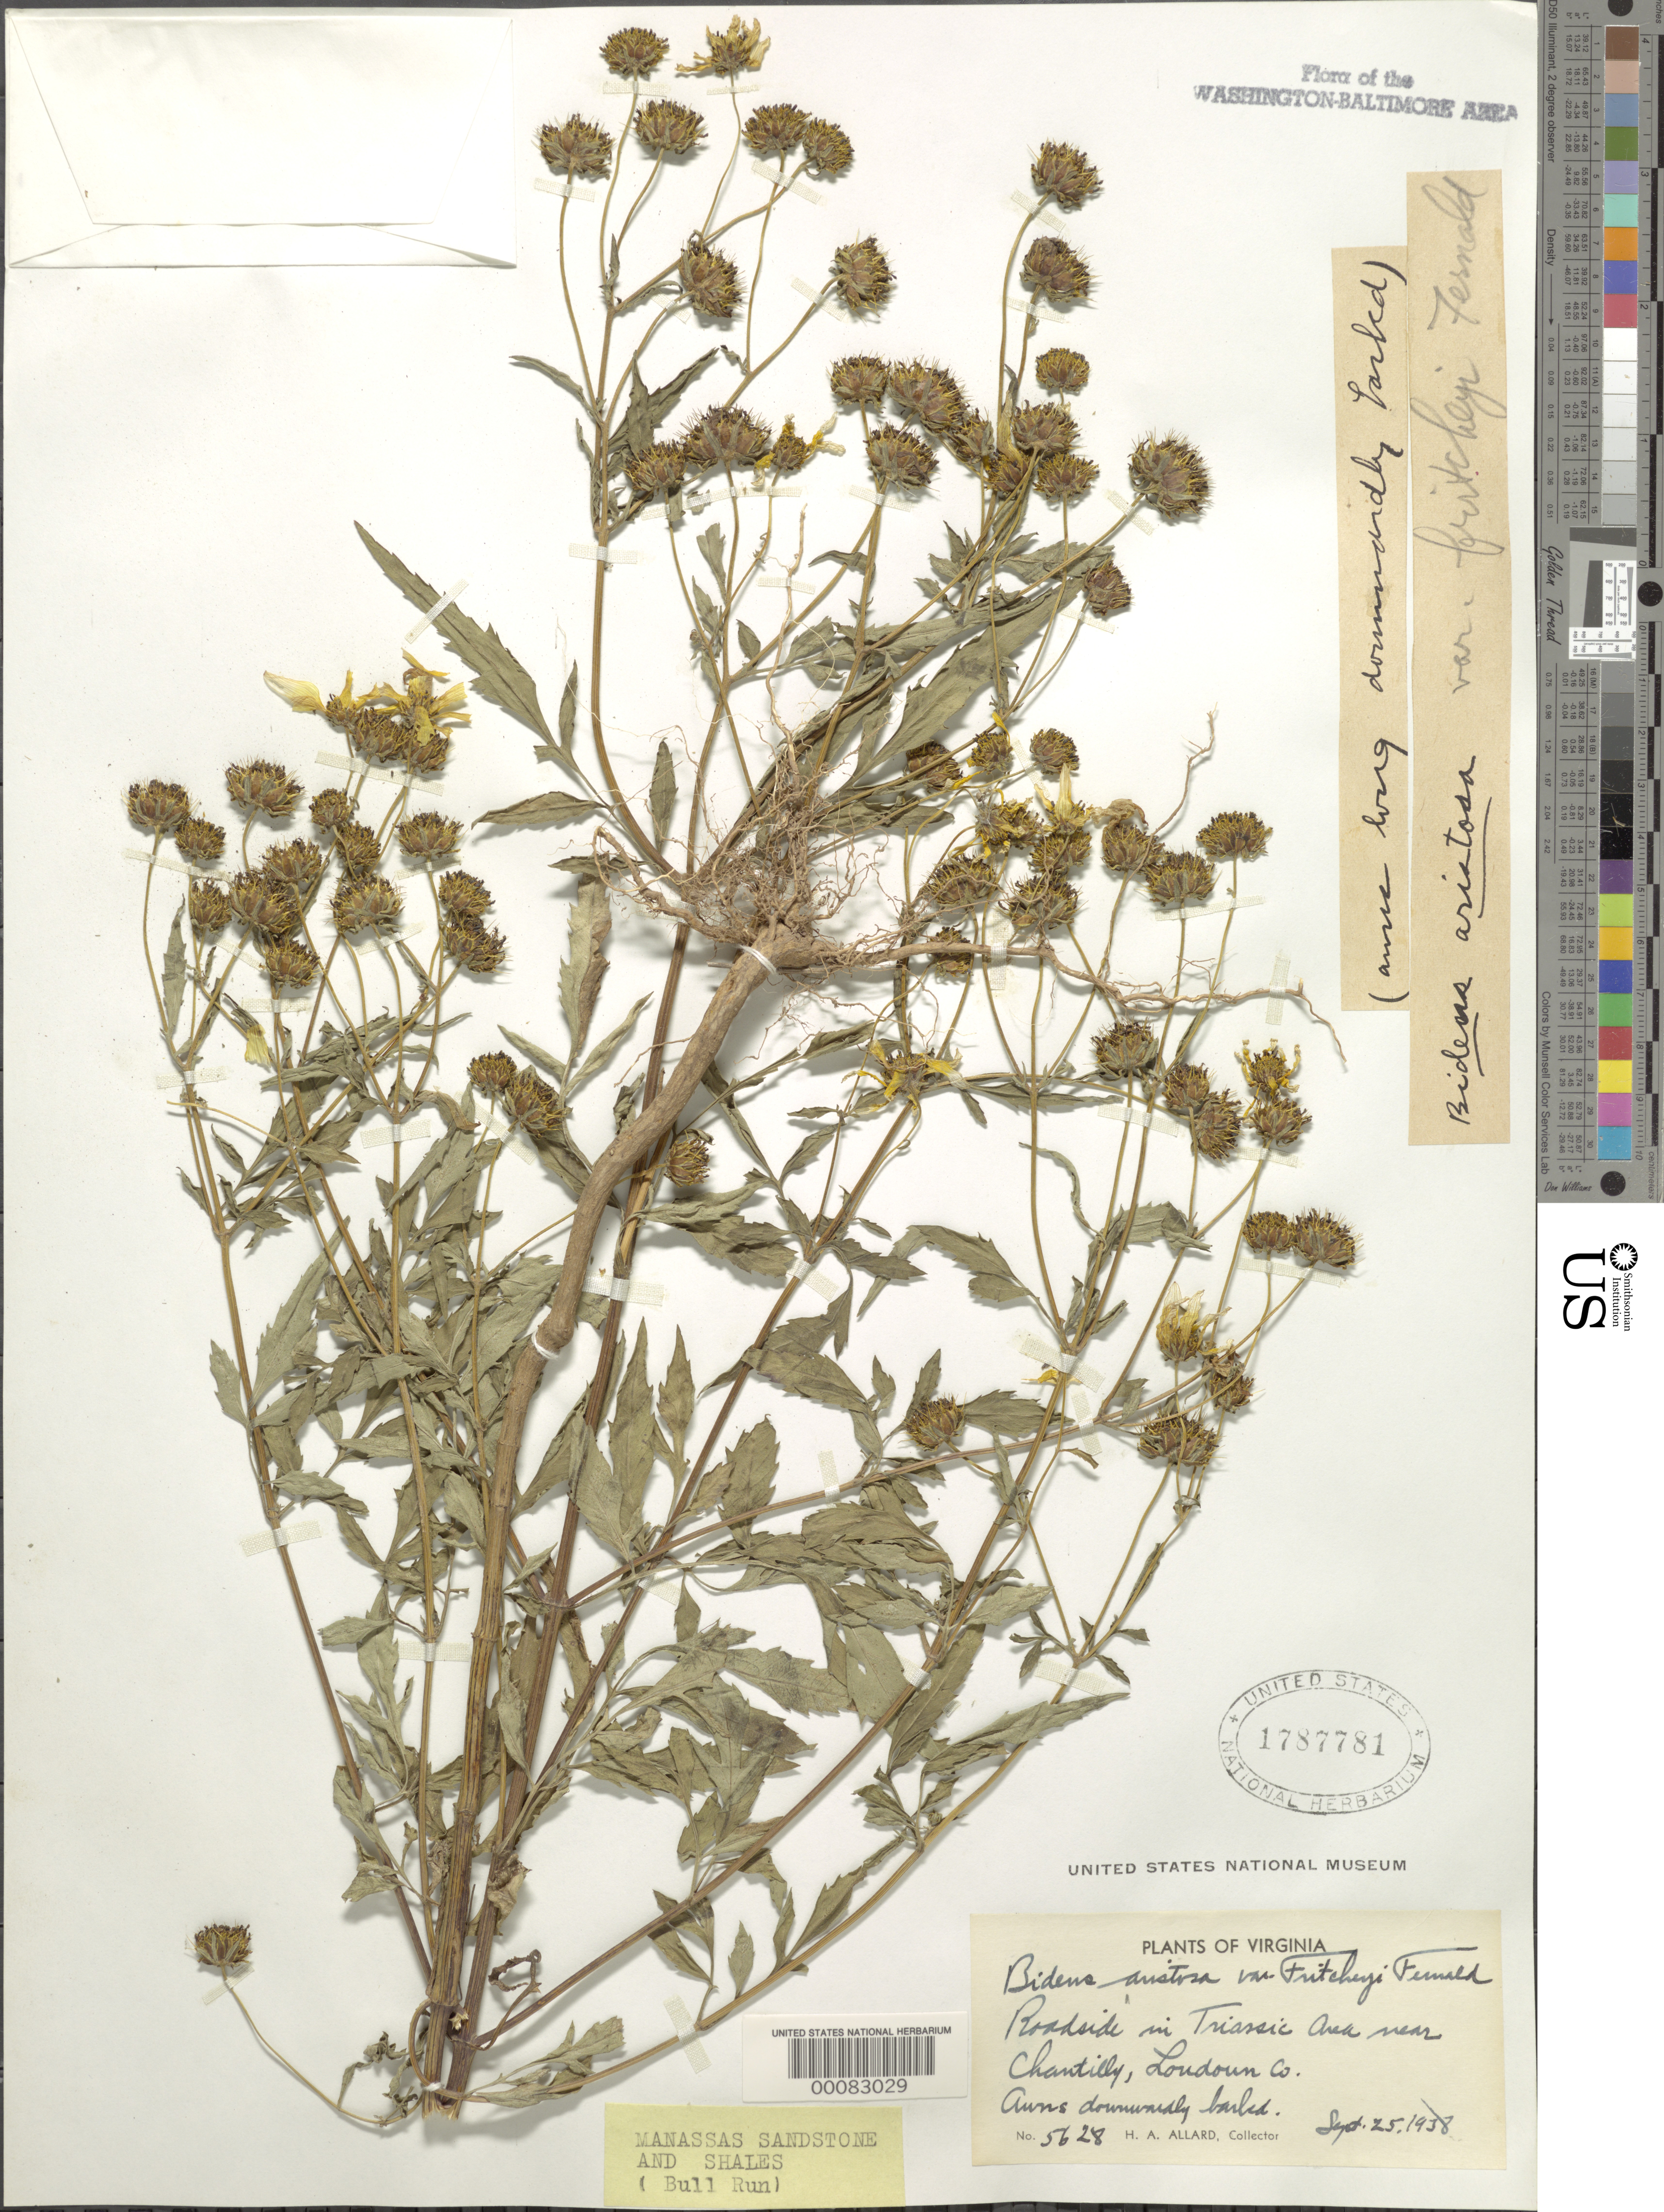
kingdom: Plantae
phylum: Tracheophyta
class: Magnoliopsida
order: Asterales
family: Asteraceae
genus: Bidens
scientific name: Bidens aristosa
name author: (Michx.) Britton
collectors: H. A. Allard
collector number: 5628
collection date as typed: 25 Sep 1938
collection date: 1938-09-25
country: United States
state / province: Virginia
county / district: Loudoun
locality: Near Chantilly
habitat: Roadside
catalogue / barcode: US 1787781